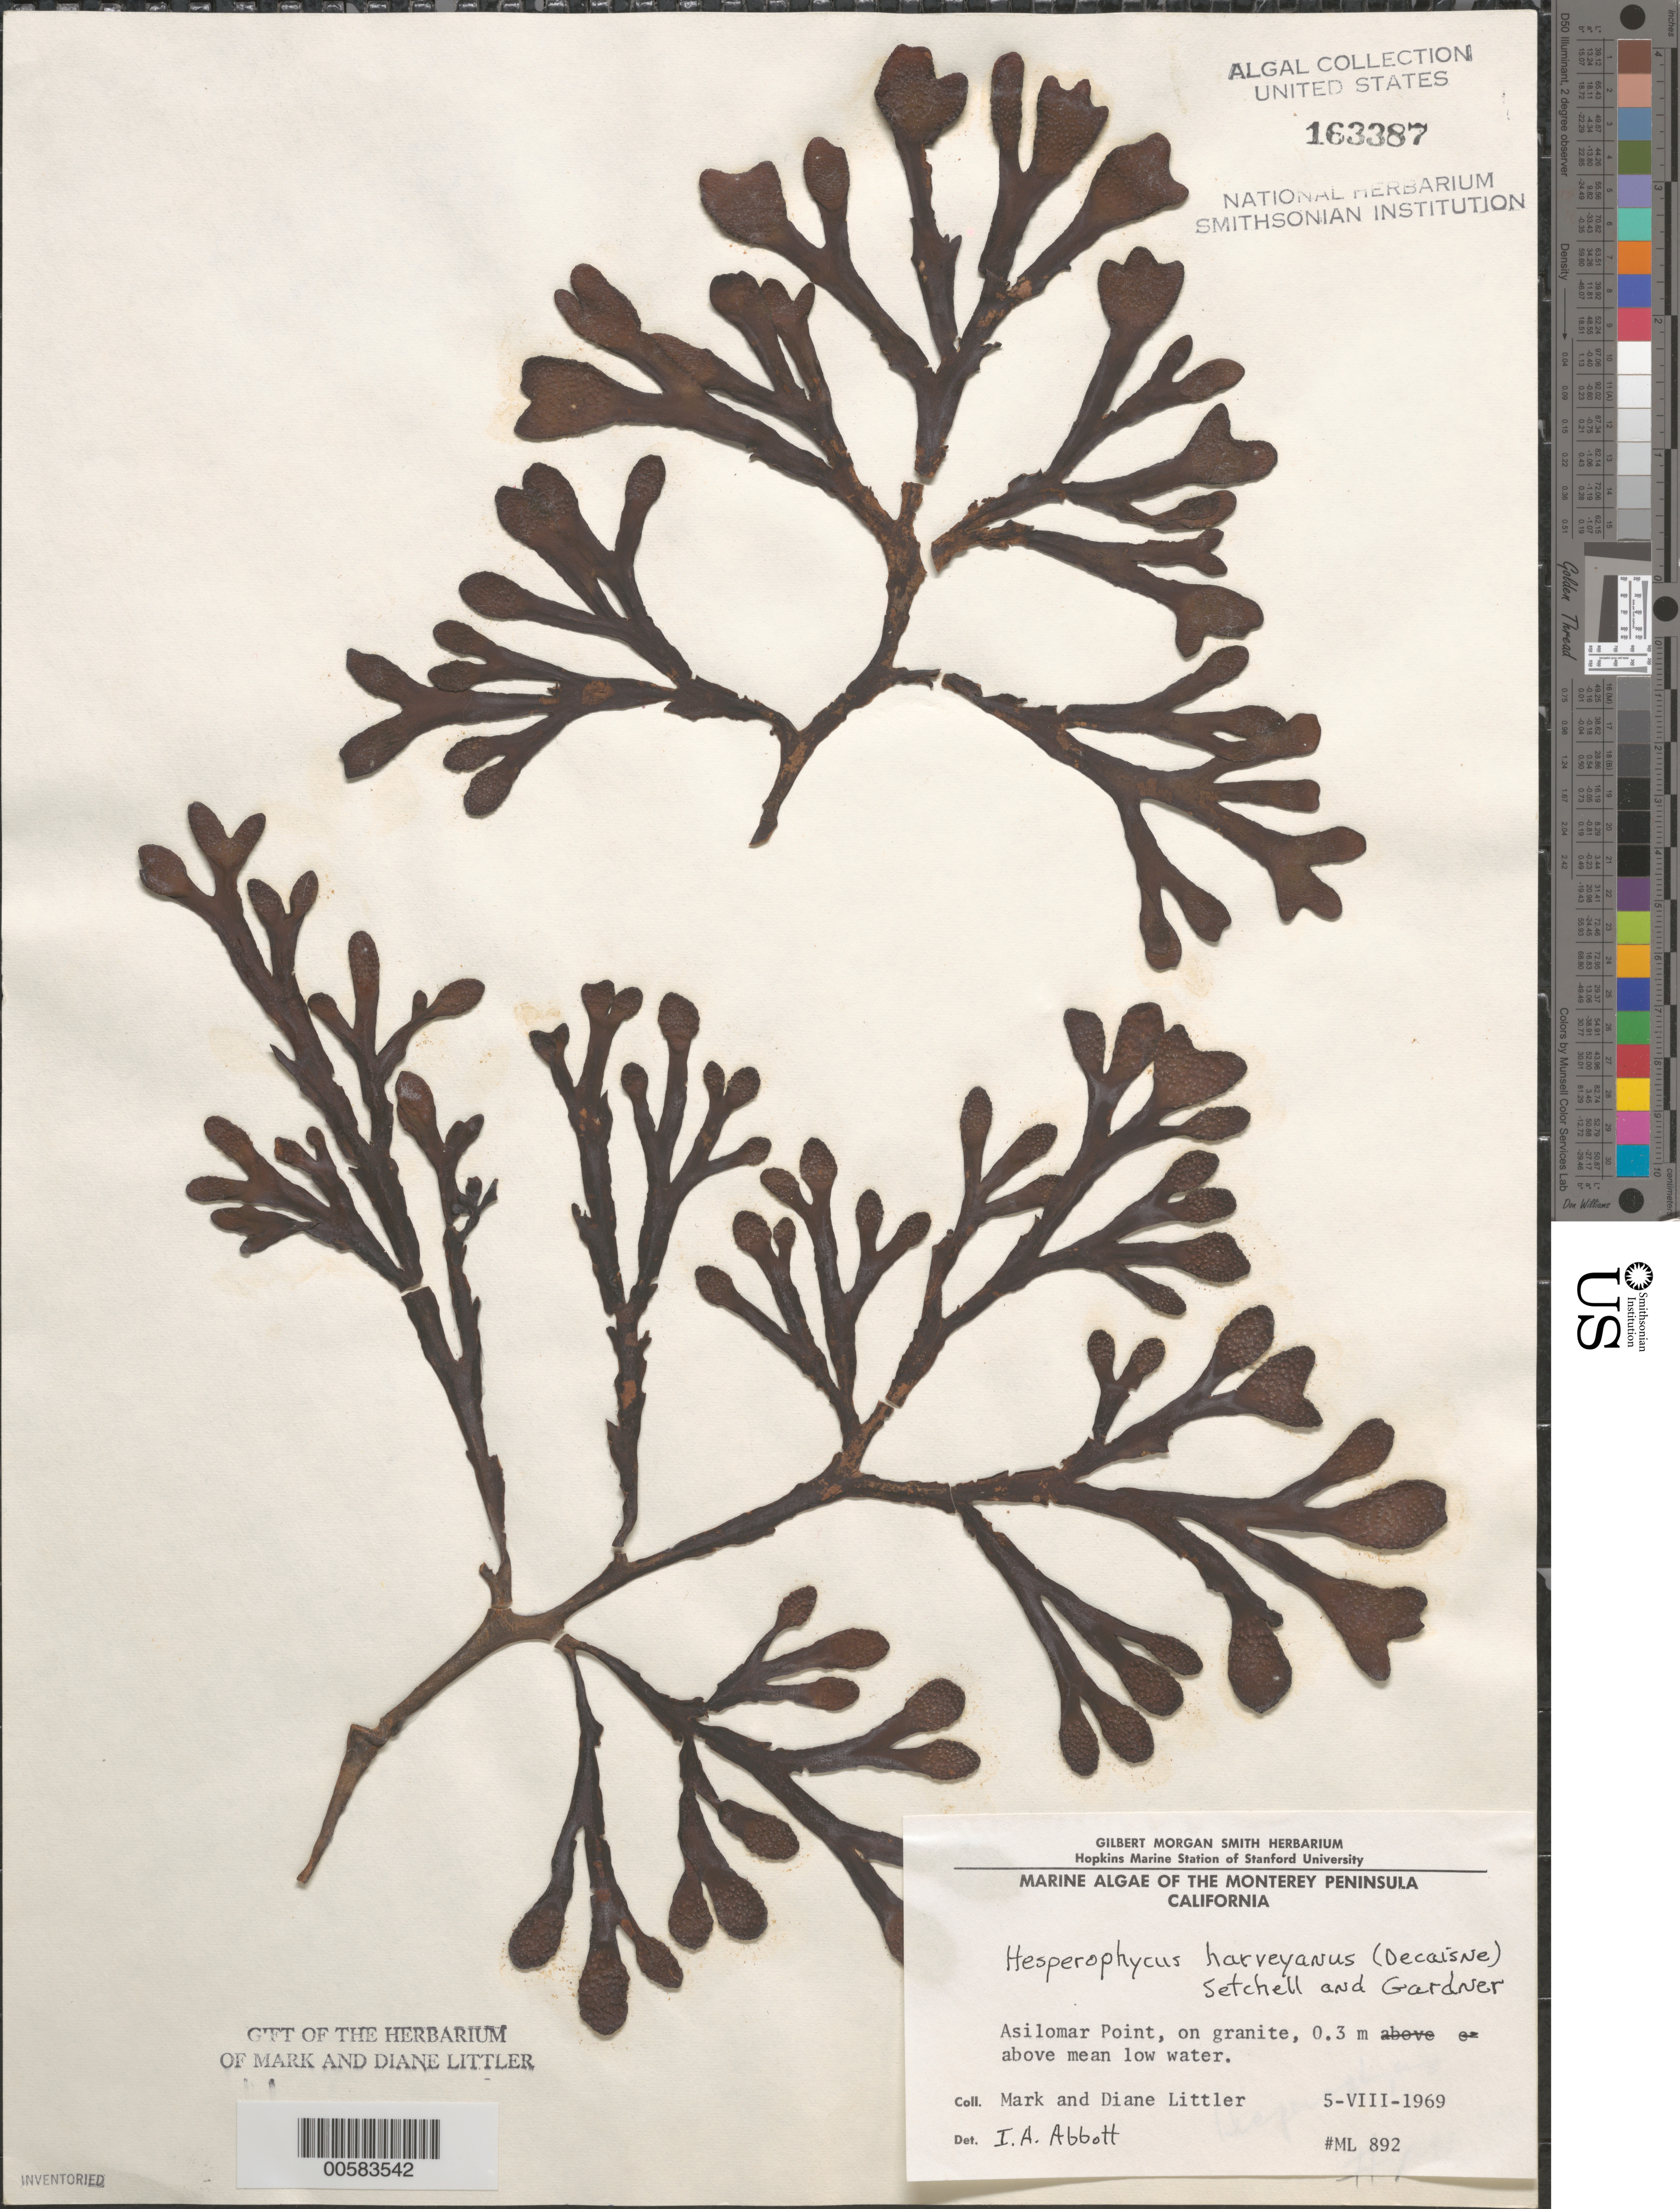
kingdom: Chromista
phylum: Ochrophyta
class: Phaeophyceae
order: Fucales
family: Fucaceae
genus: Hesperophycus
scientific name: Hesperophycus harveyanus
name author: (Decne.) Setch. & N.L. Gardner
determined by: Abbott, Isabella A.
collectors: M. M. Littler & D. S. Littler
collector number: ML 892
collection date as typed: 05 Aug 1969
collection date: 1969-08-05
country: United States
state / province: California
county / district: Monterey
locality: Asilomar Point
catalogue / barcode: US 163387